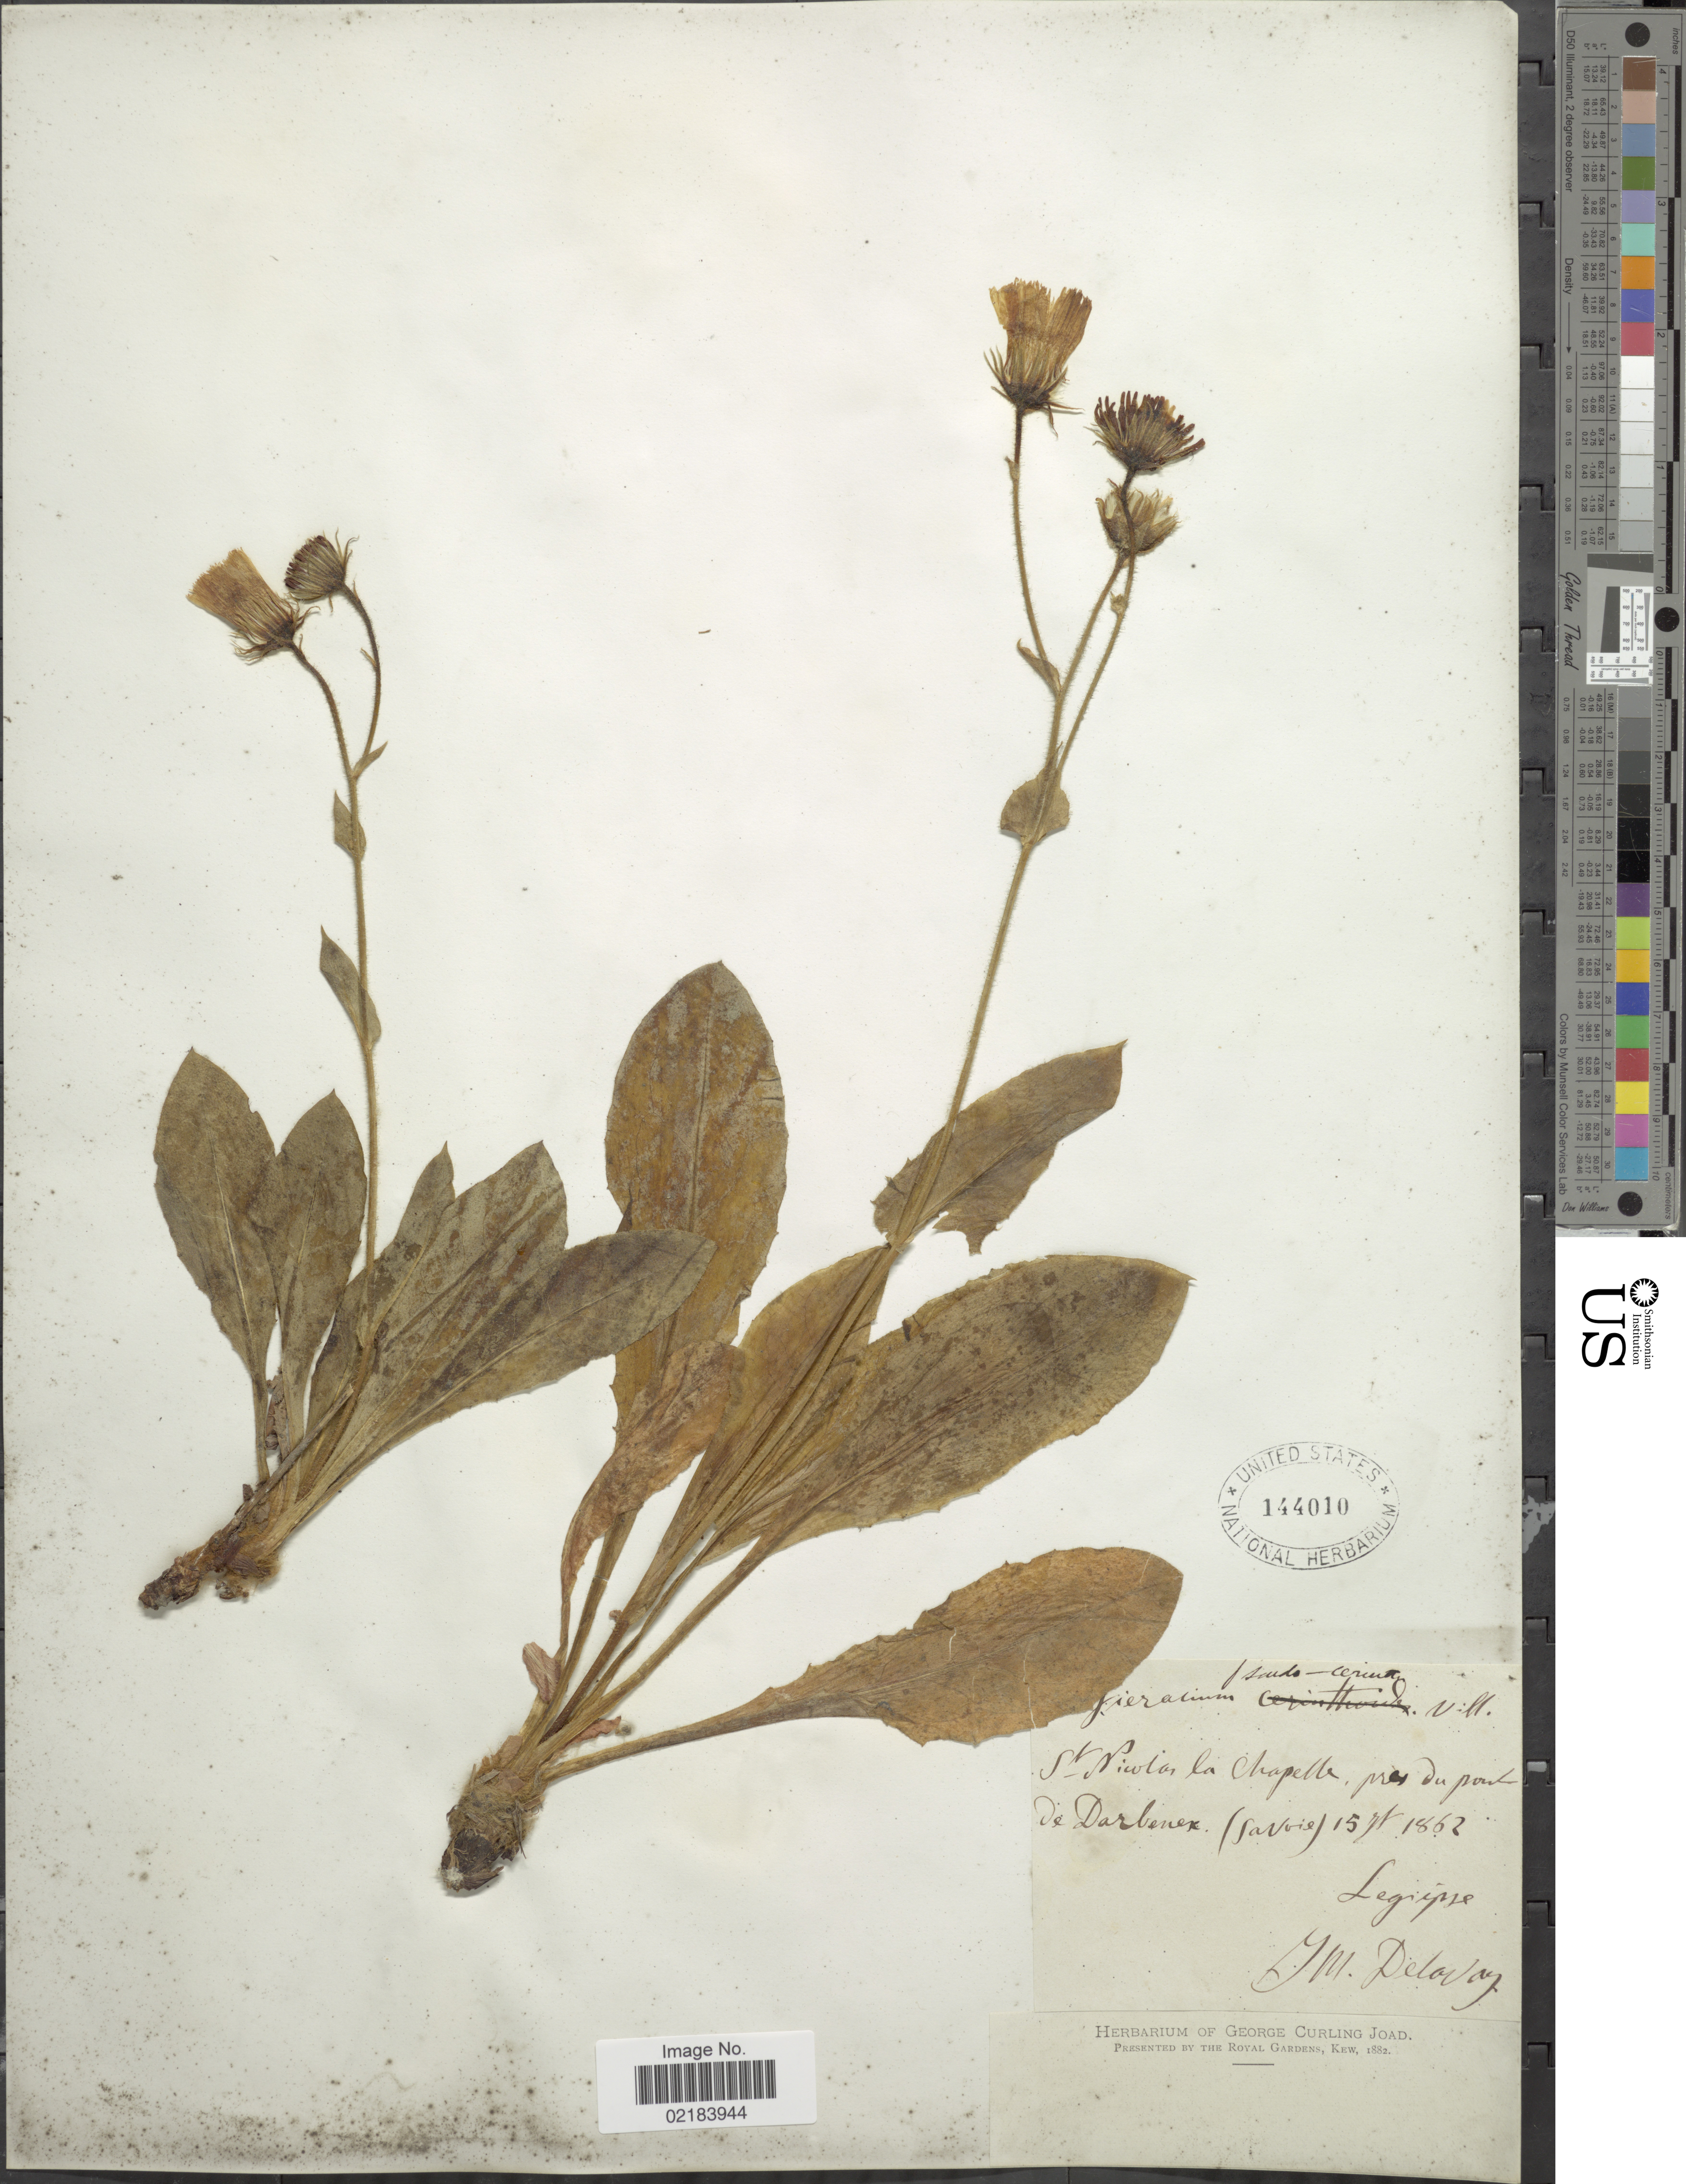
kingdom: Plantae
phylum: Tracheophyta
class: Magnoliopsida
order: Asterales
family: Asteraceae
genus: Hieracium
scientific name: Hieracium pseudocerinthe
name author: (Gaudin) W.D.J. Koch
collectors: J. Delavay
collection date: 1862-09-15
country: France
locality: St Nicolas la chapella pres du pont de Darbenex (Savoie)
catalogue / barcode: US 144010